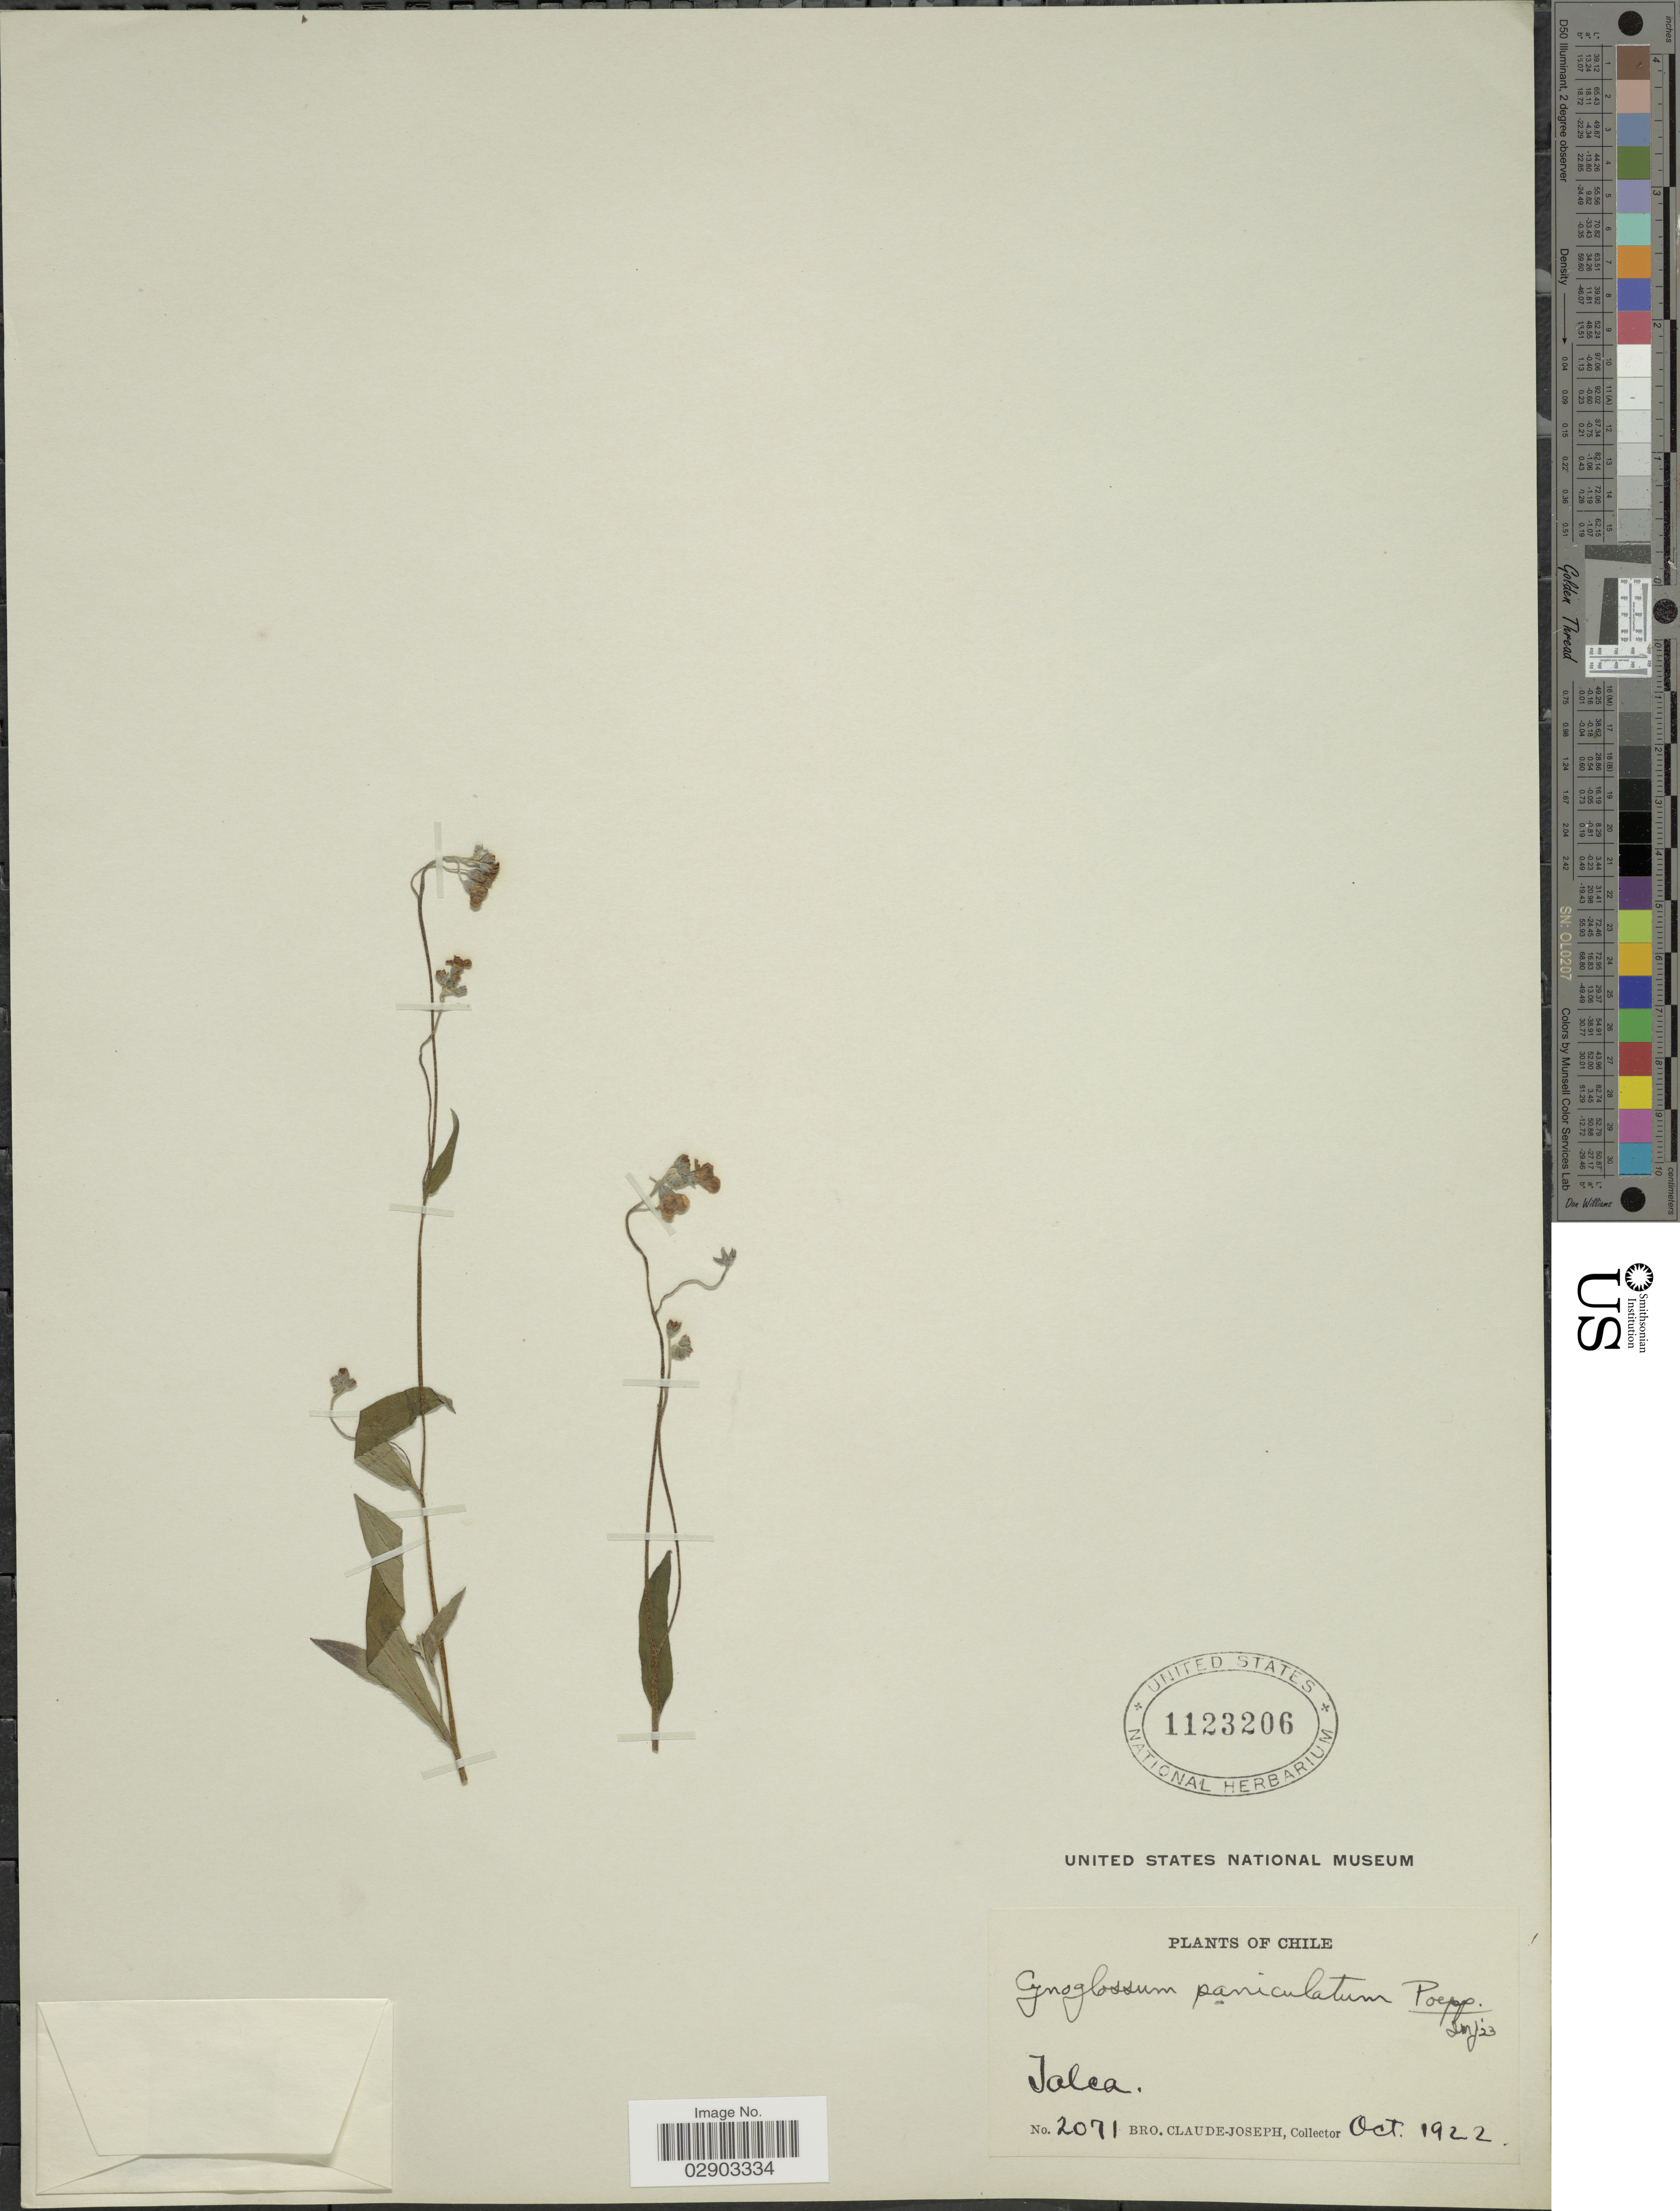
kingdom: Plantae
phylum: Tracheophyta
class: Magnoliopsida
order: Boraginales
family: Boraginaceae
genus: Cynoglossum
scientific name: Cynoglossum paniculatum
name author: Poepp.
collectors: Bro. Claude-Joseph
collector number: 2071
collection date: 1922-10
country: Chile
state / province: Maule (VII)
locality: Talca.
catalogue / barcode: US 1123206